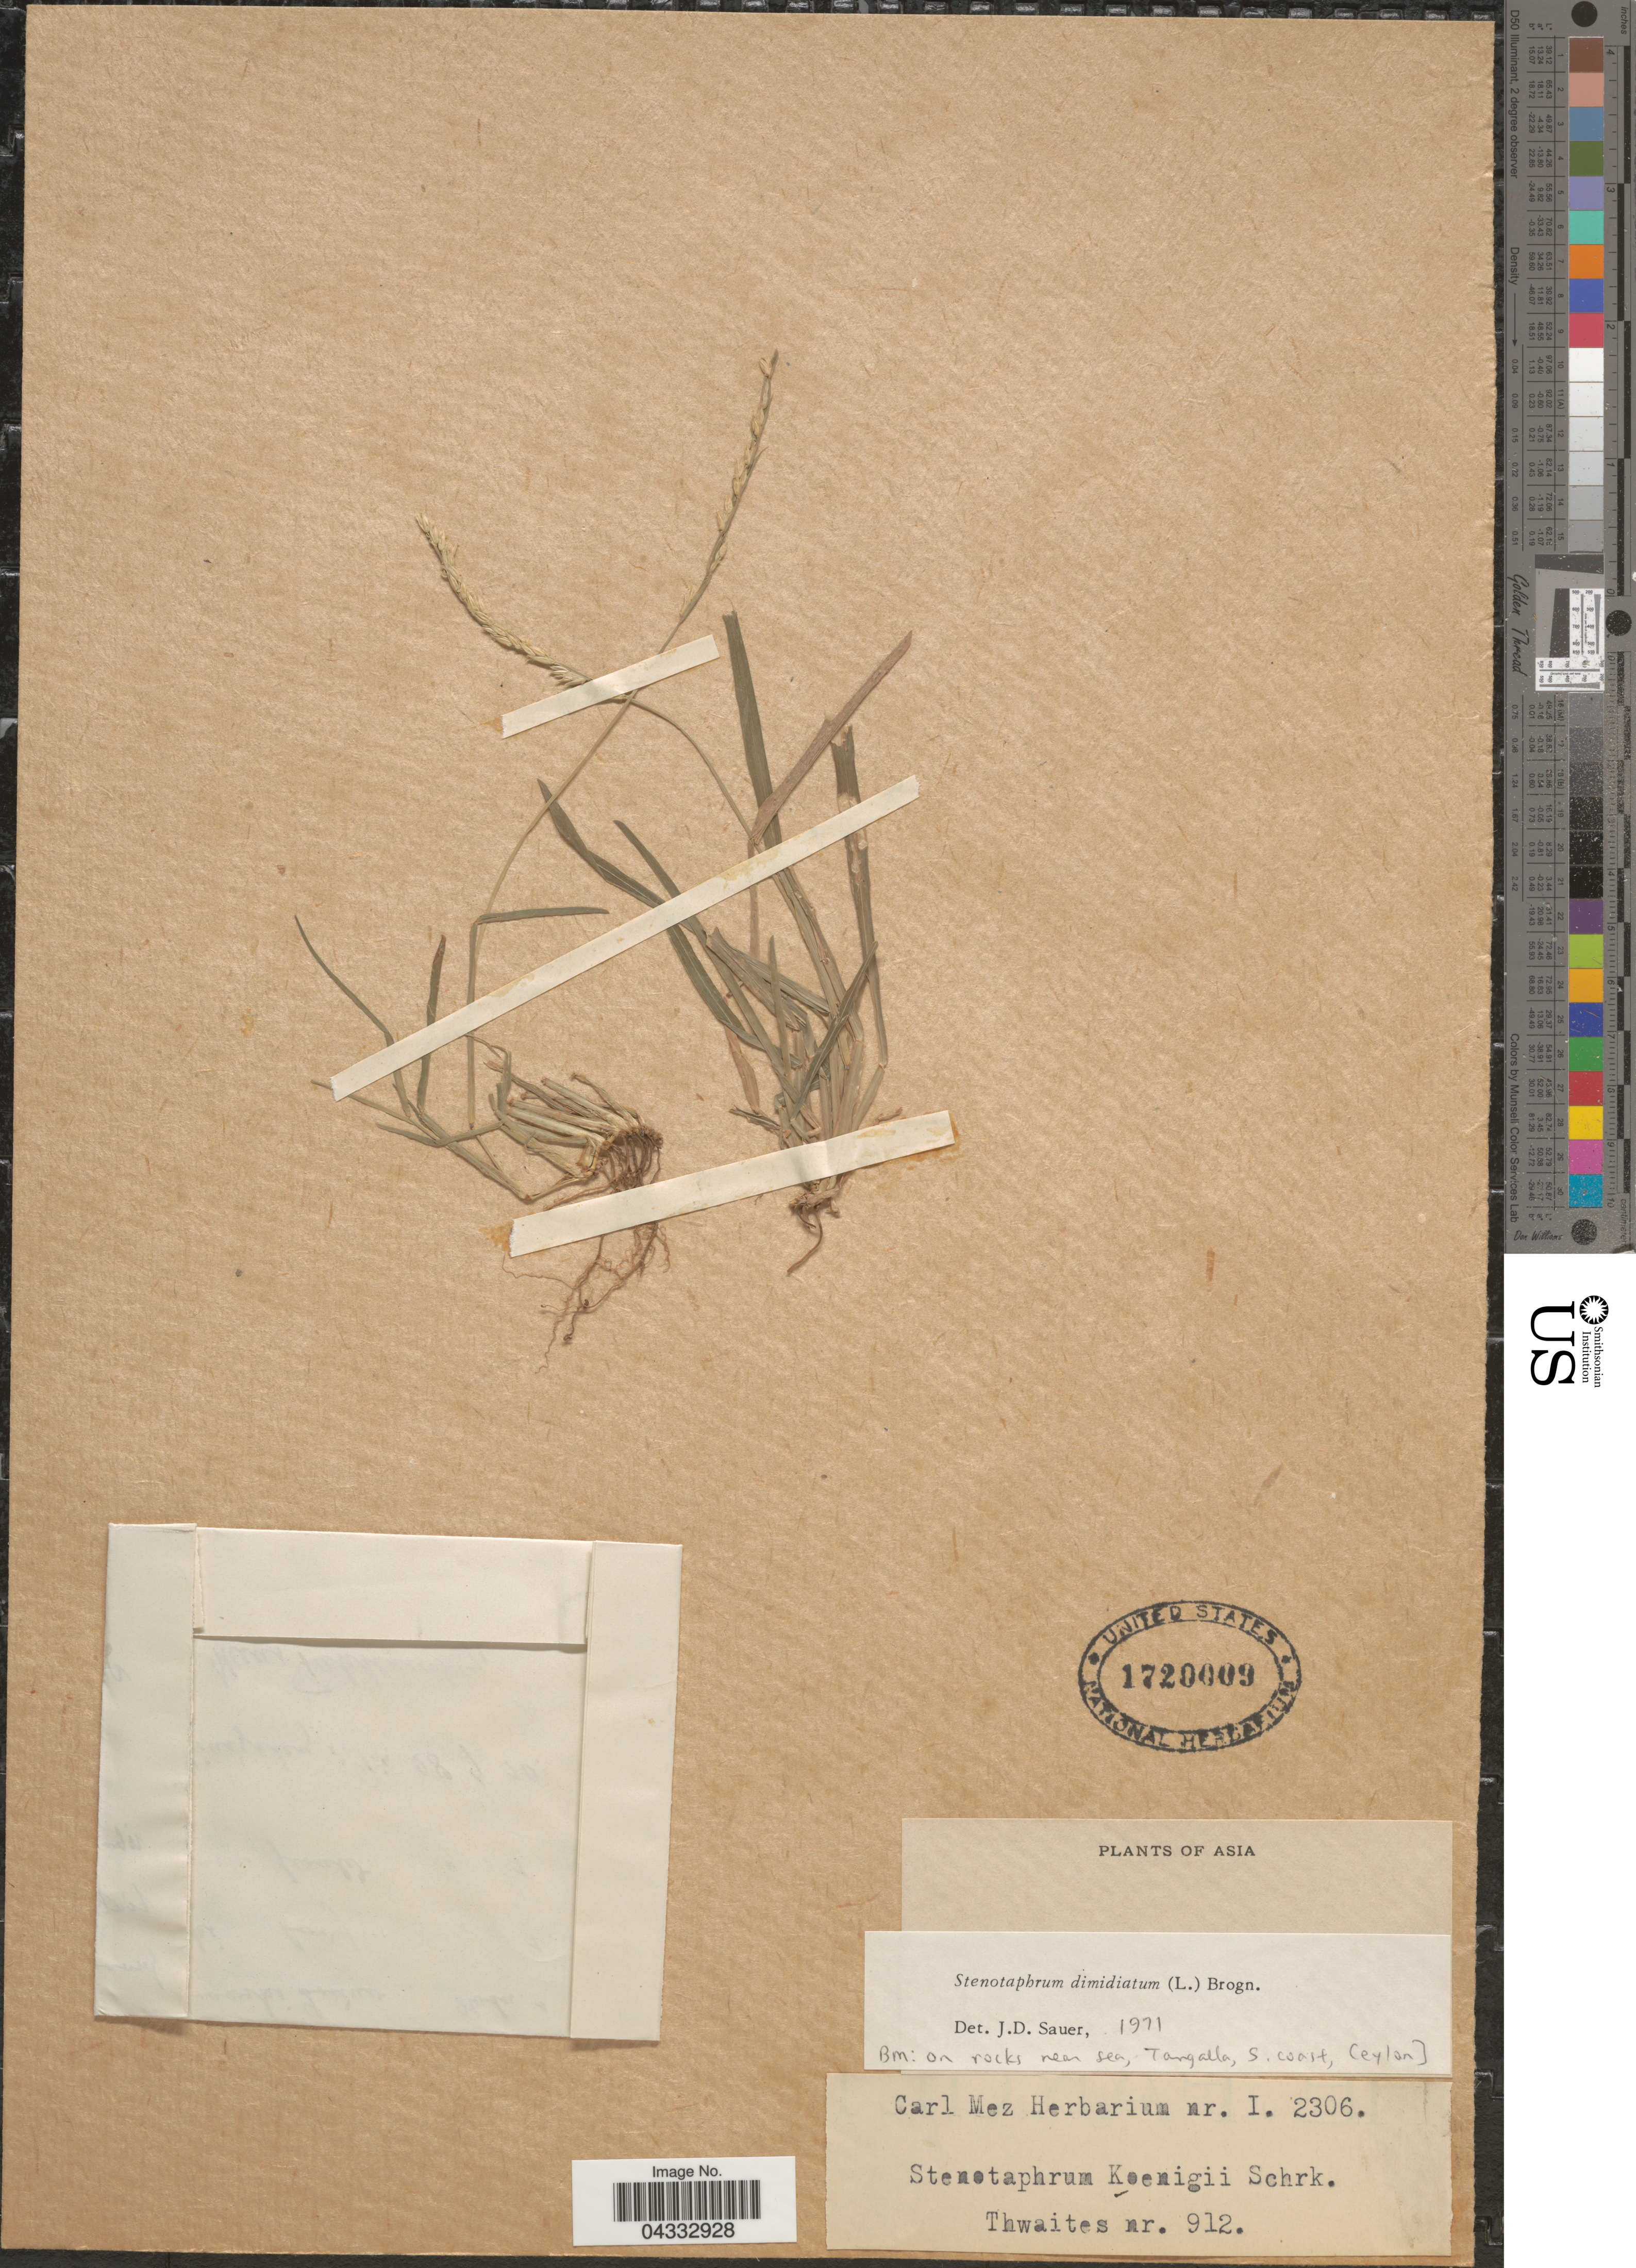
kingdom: Plantae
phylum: Tracheophyta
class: Liliopsida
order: Poales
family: Poaceae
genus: Stenotaphrum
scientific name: Stenotaphrum dimidiatum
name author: (L.) Brongn.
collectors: Thwaites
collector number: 912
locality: Asia.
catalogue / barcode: US 1720009